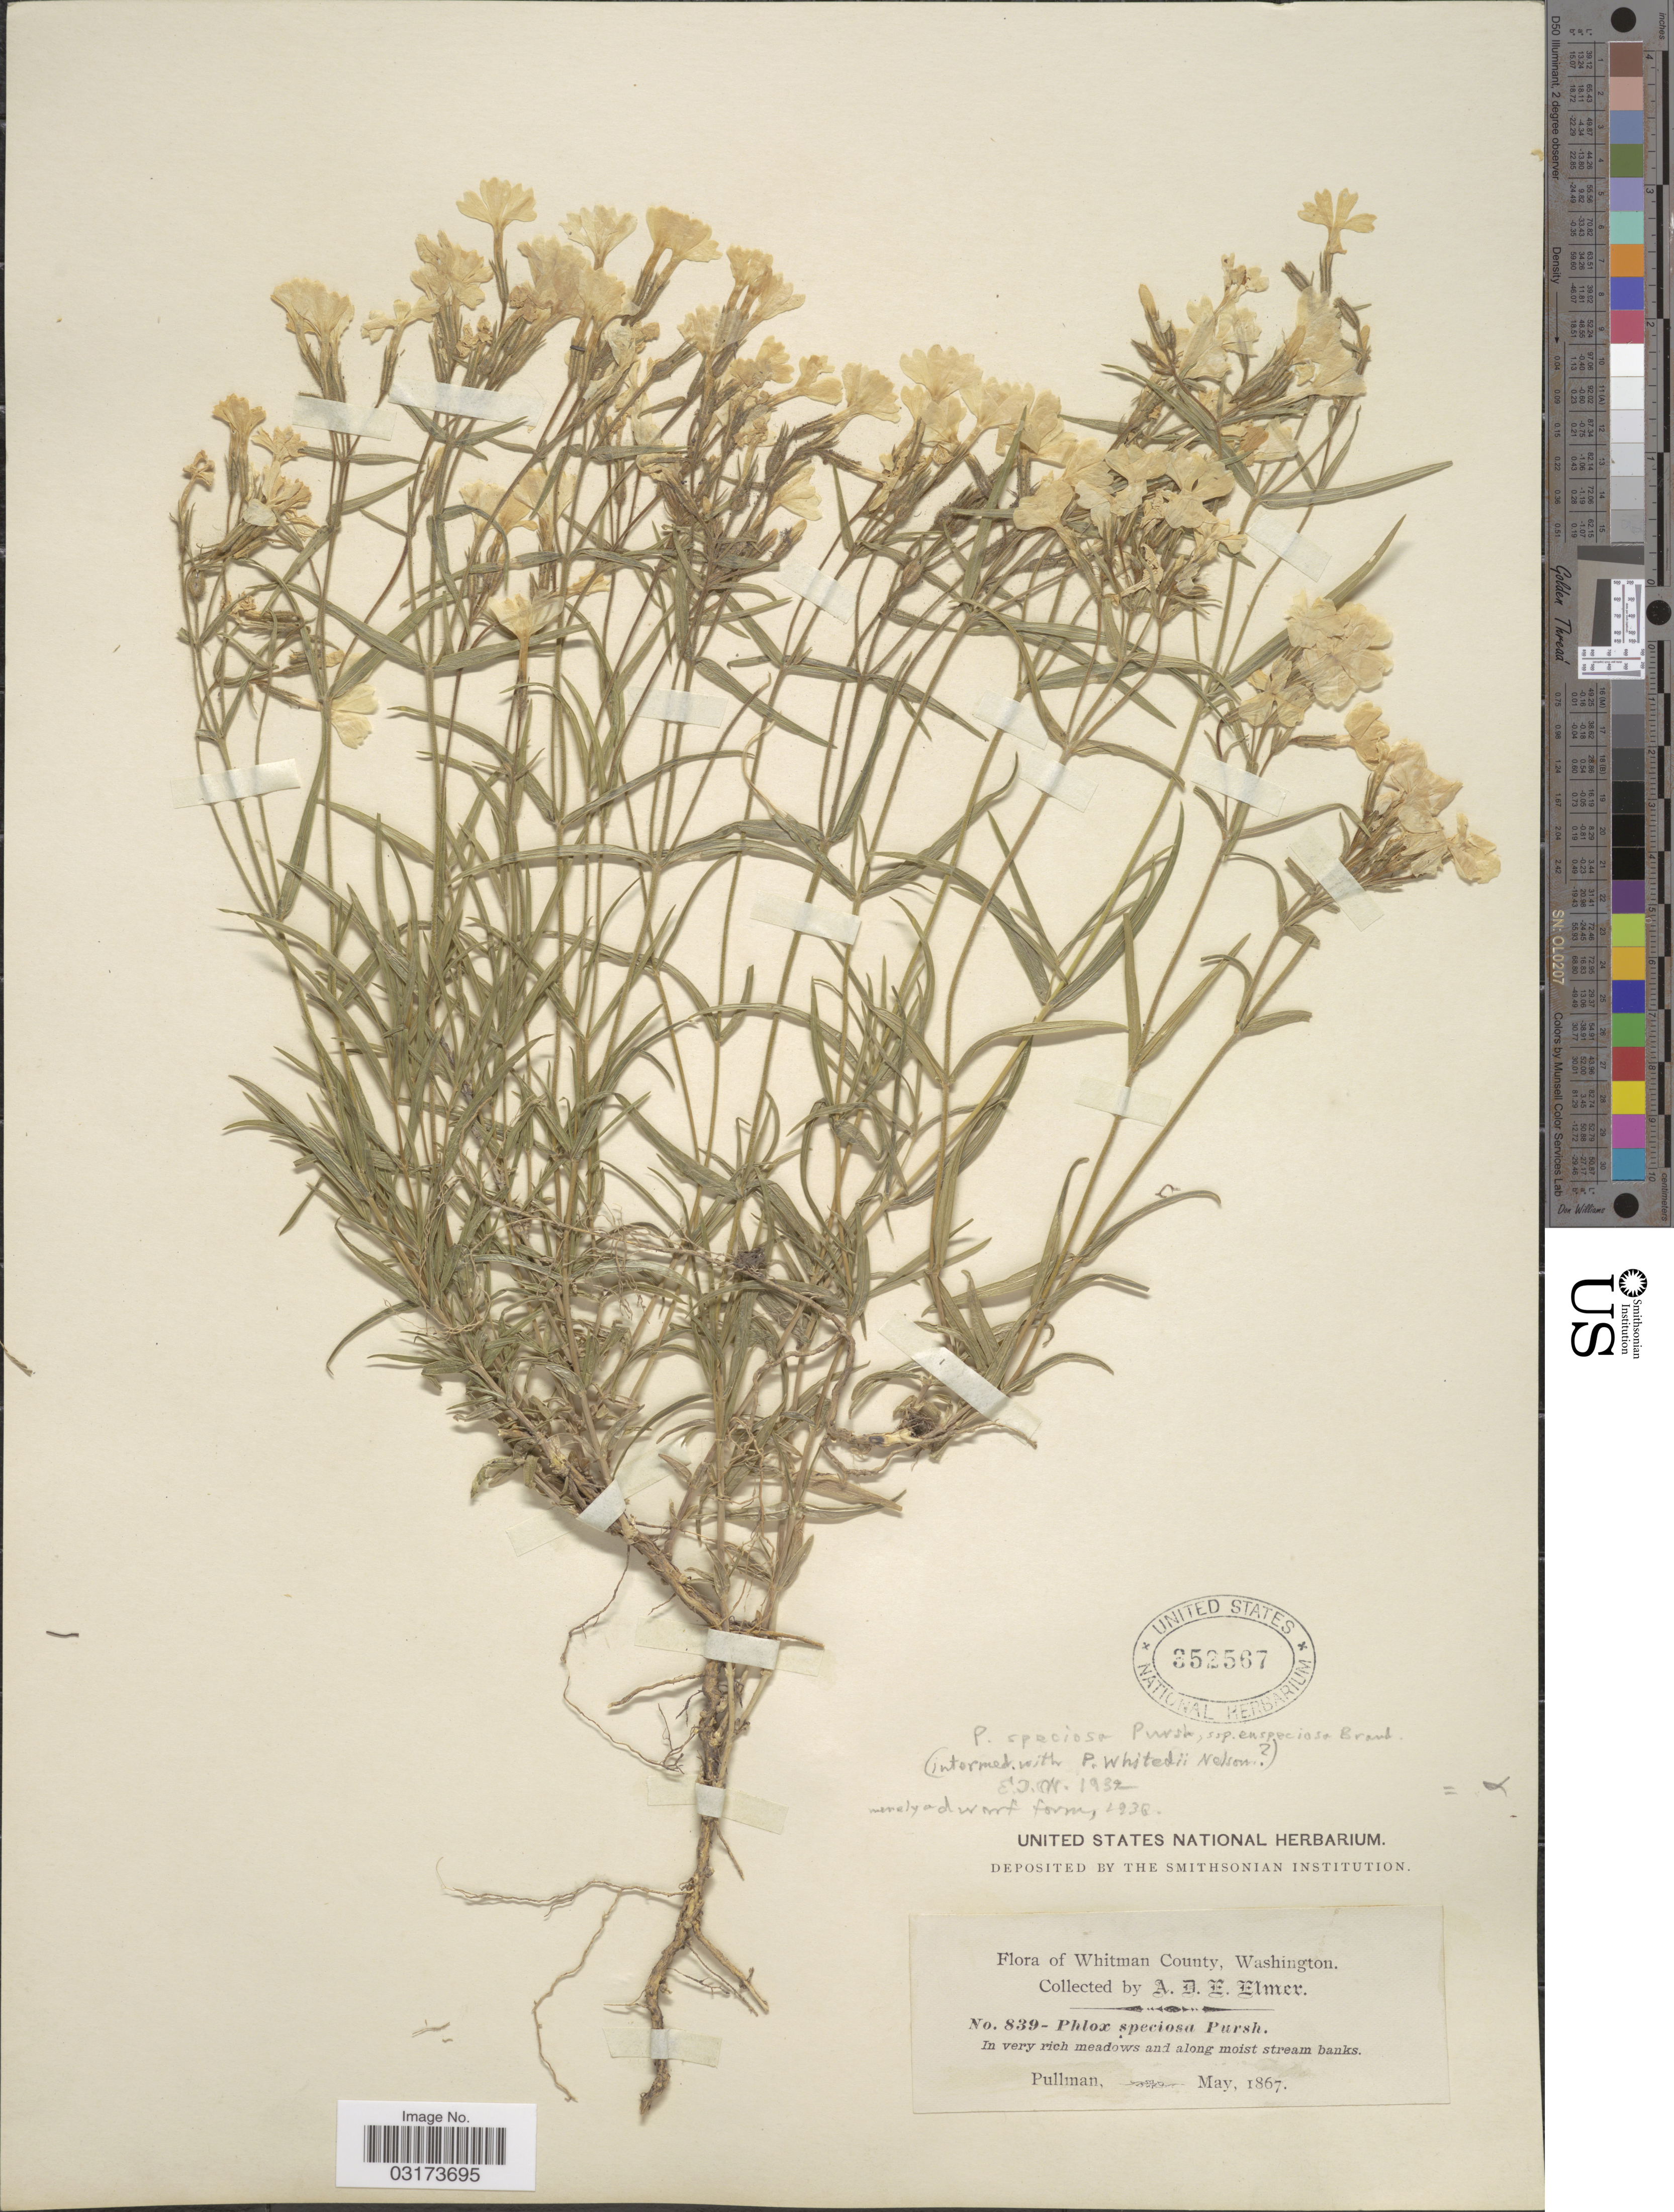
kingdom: Plantae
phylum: Tracheophyta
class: Magnoliopsida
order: Ericales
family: Polemoniaceae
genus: Phlox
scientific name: Phlox speciosa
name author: Pursh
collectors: A. D. E. Elmer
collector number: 839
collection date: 1867-05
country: United States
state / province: Washington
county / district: Whitman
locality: Whitman County. Pullman.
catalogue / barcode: US 352567